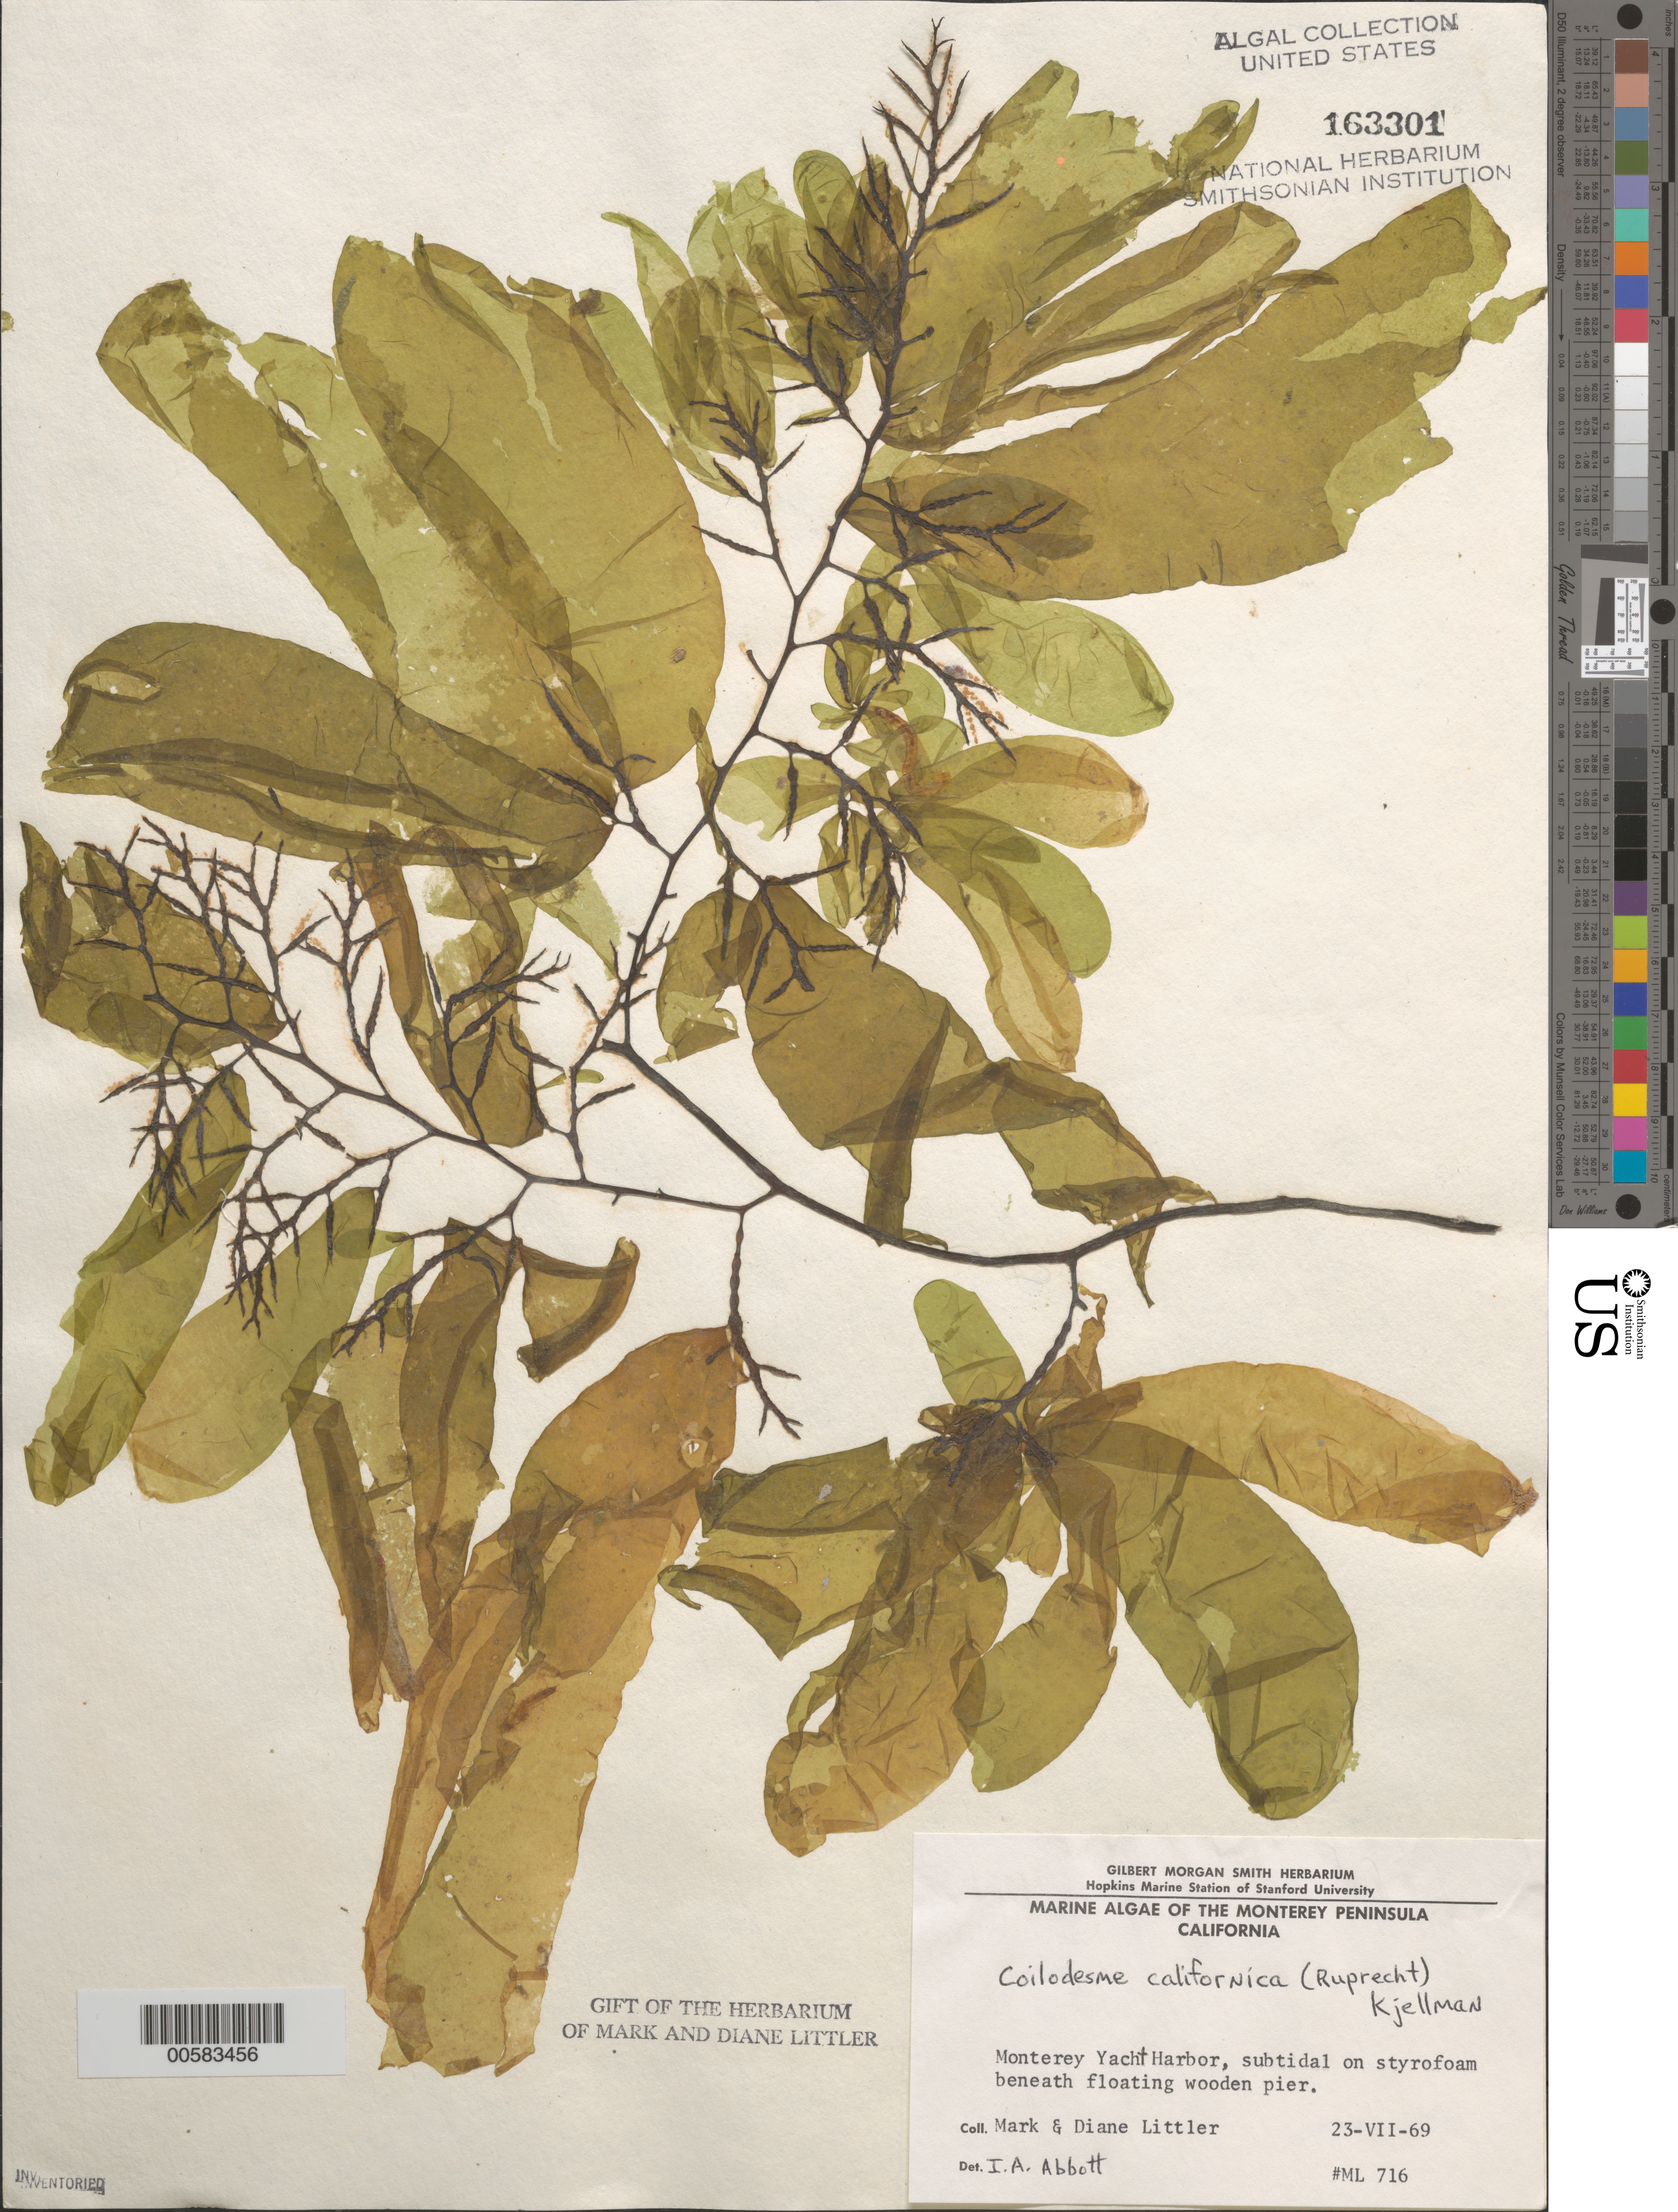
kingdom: Chromista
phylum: Ochrophyta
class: Phaeophyceae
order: Ectocarpales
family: Chordariaceae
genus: Coilodesme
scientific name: Coilodesme californica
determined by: Abbott, Isabella A.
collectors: M. M. Littler & D. S. Littler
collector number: ML 716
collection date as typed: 23 Jul 1969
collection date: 1969-07-23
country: United States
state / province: California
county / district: Monterey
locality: Monterey Yacht Harbor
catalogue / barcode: US 163301